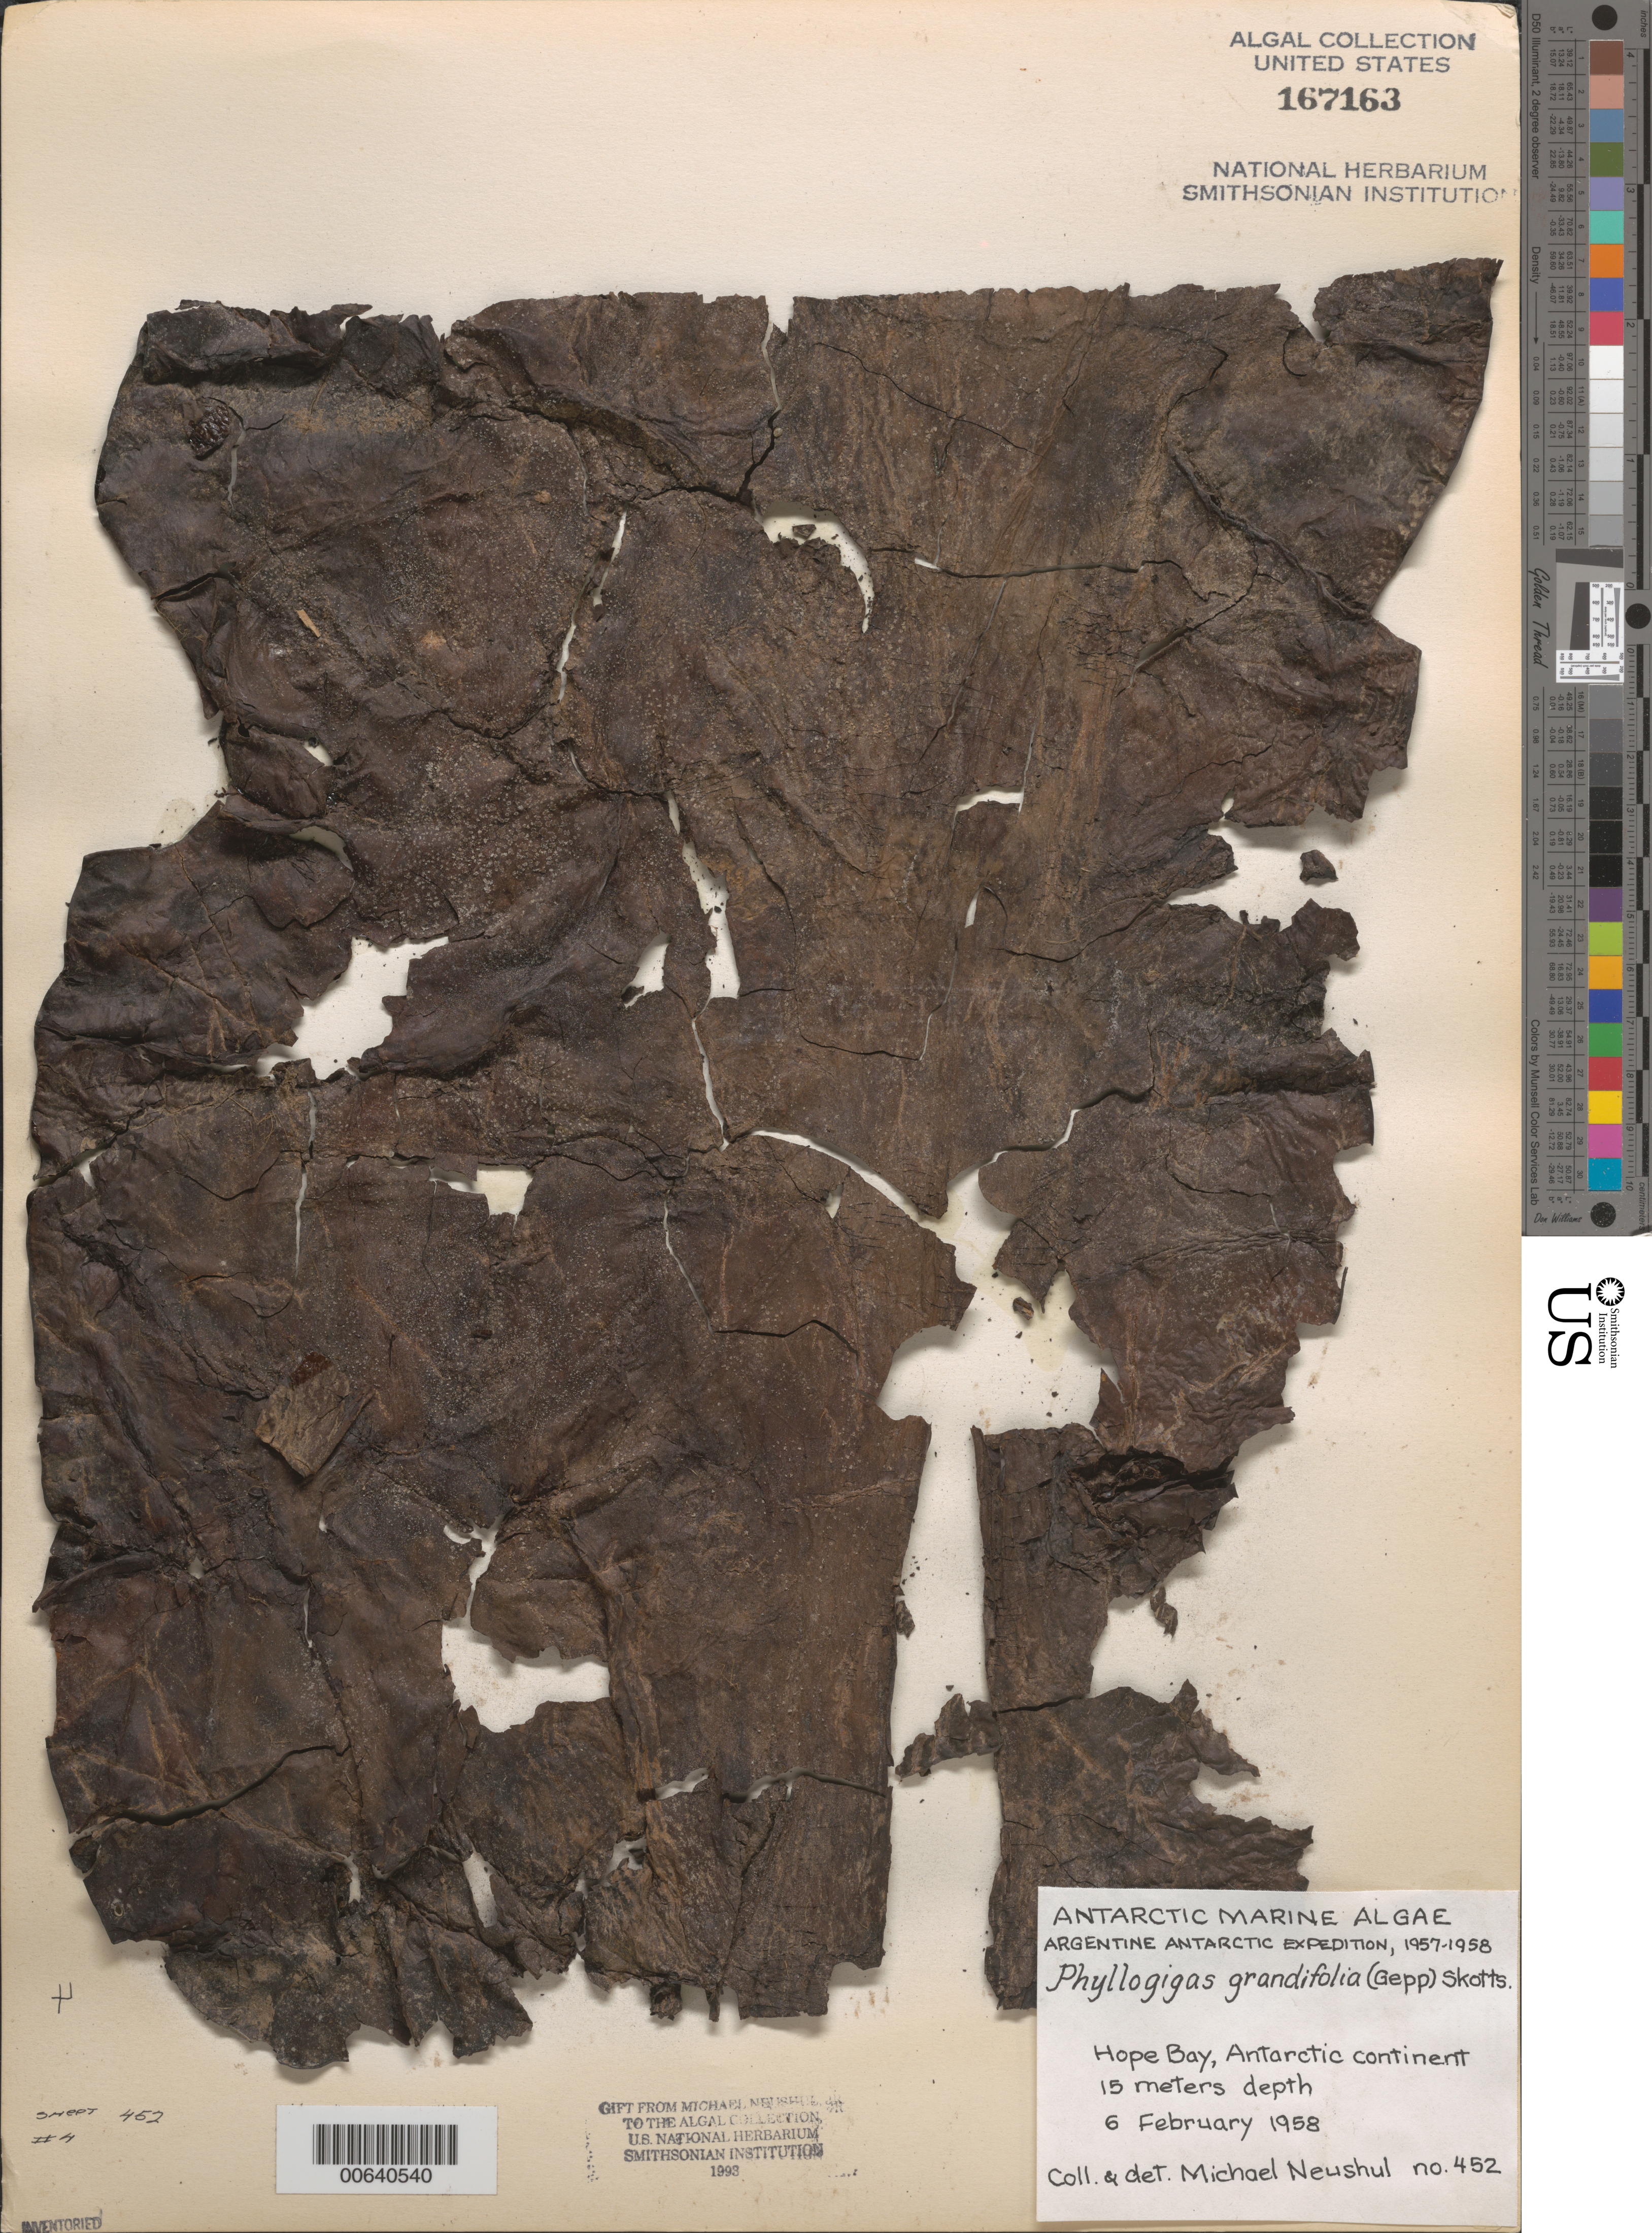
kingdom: Chromista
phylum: Ochrophyta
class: Phaeophyceae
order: Desmarestiales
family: Desmarestiaceae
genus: Himantothallus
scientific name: Himantothallus grandifolius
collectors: M. Neushul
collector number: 452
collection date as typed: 06 Feb 1958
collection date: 1958-02-06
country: Antarctica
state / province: Antarctic Peninsula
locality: Hope Bay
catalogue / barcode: US 167163